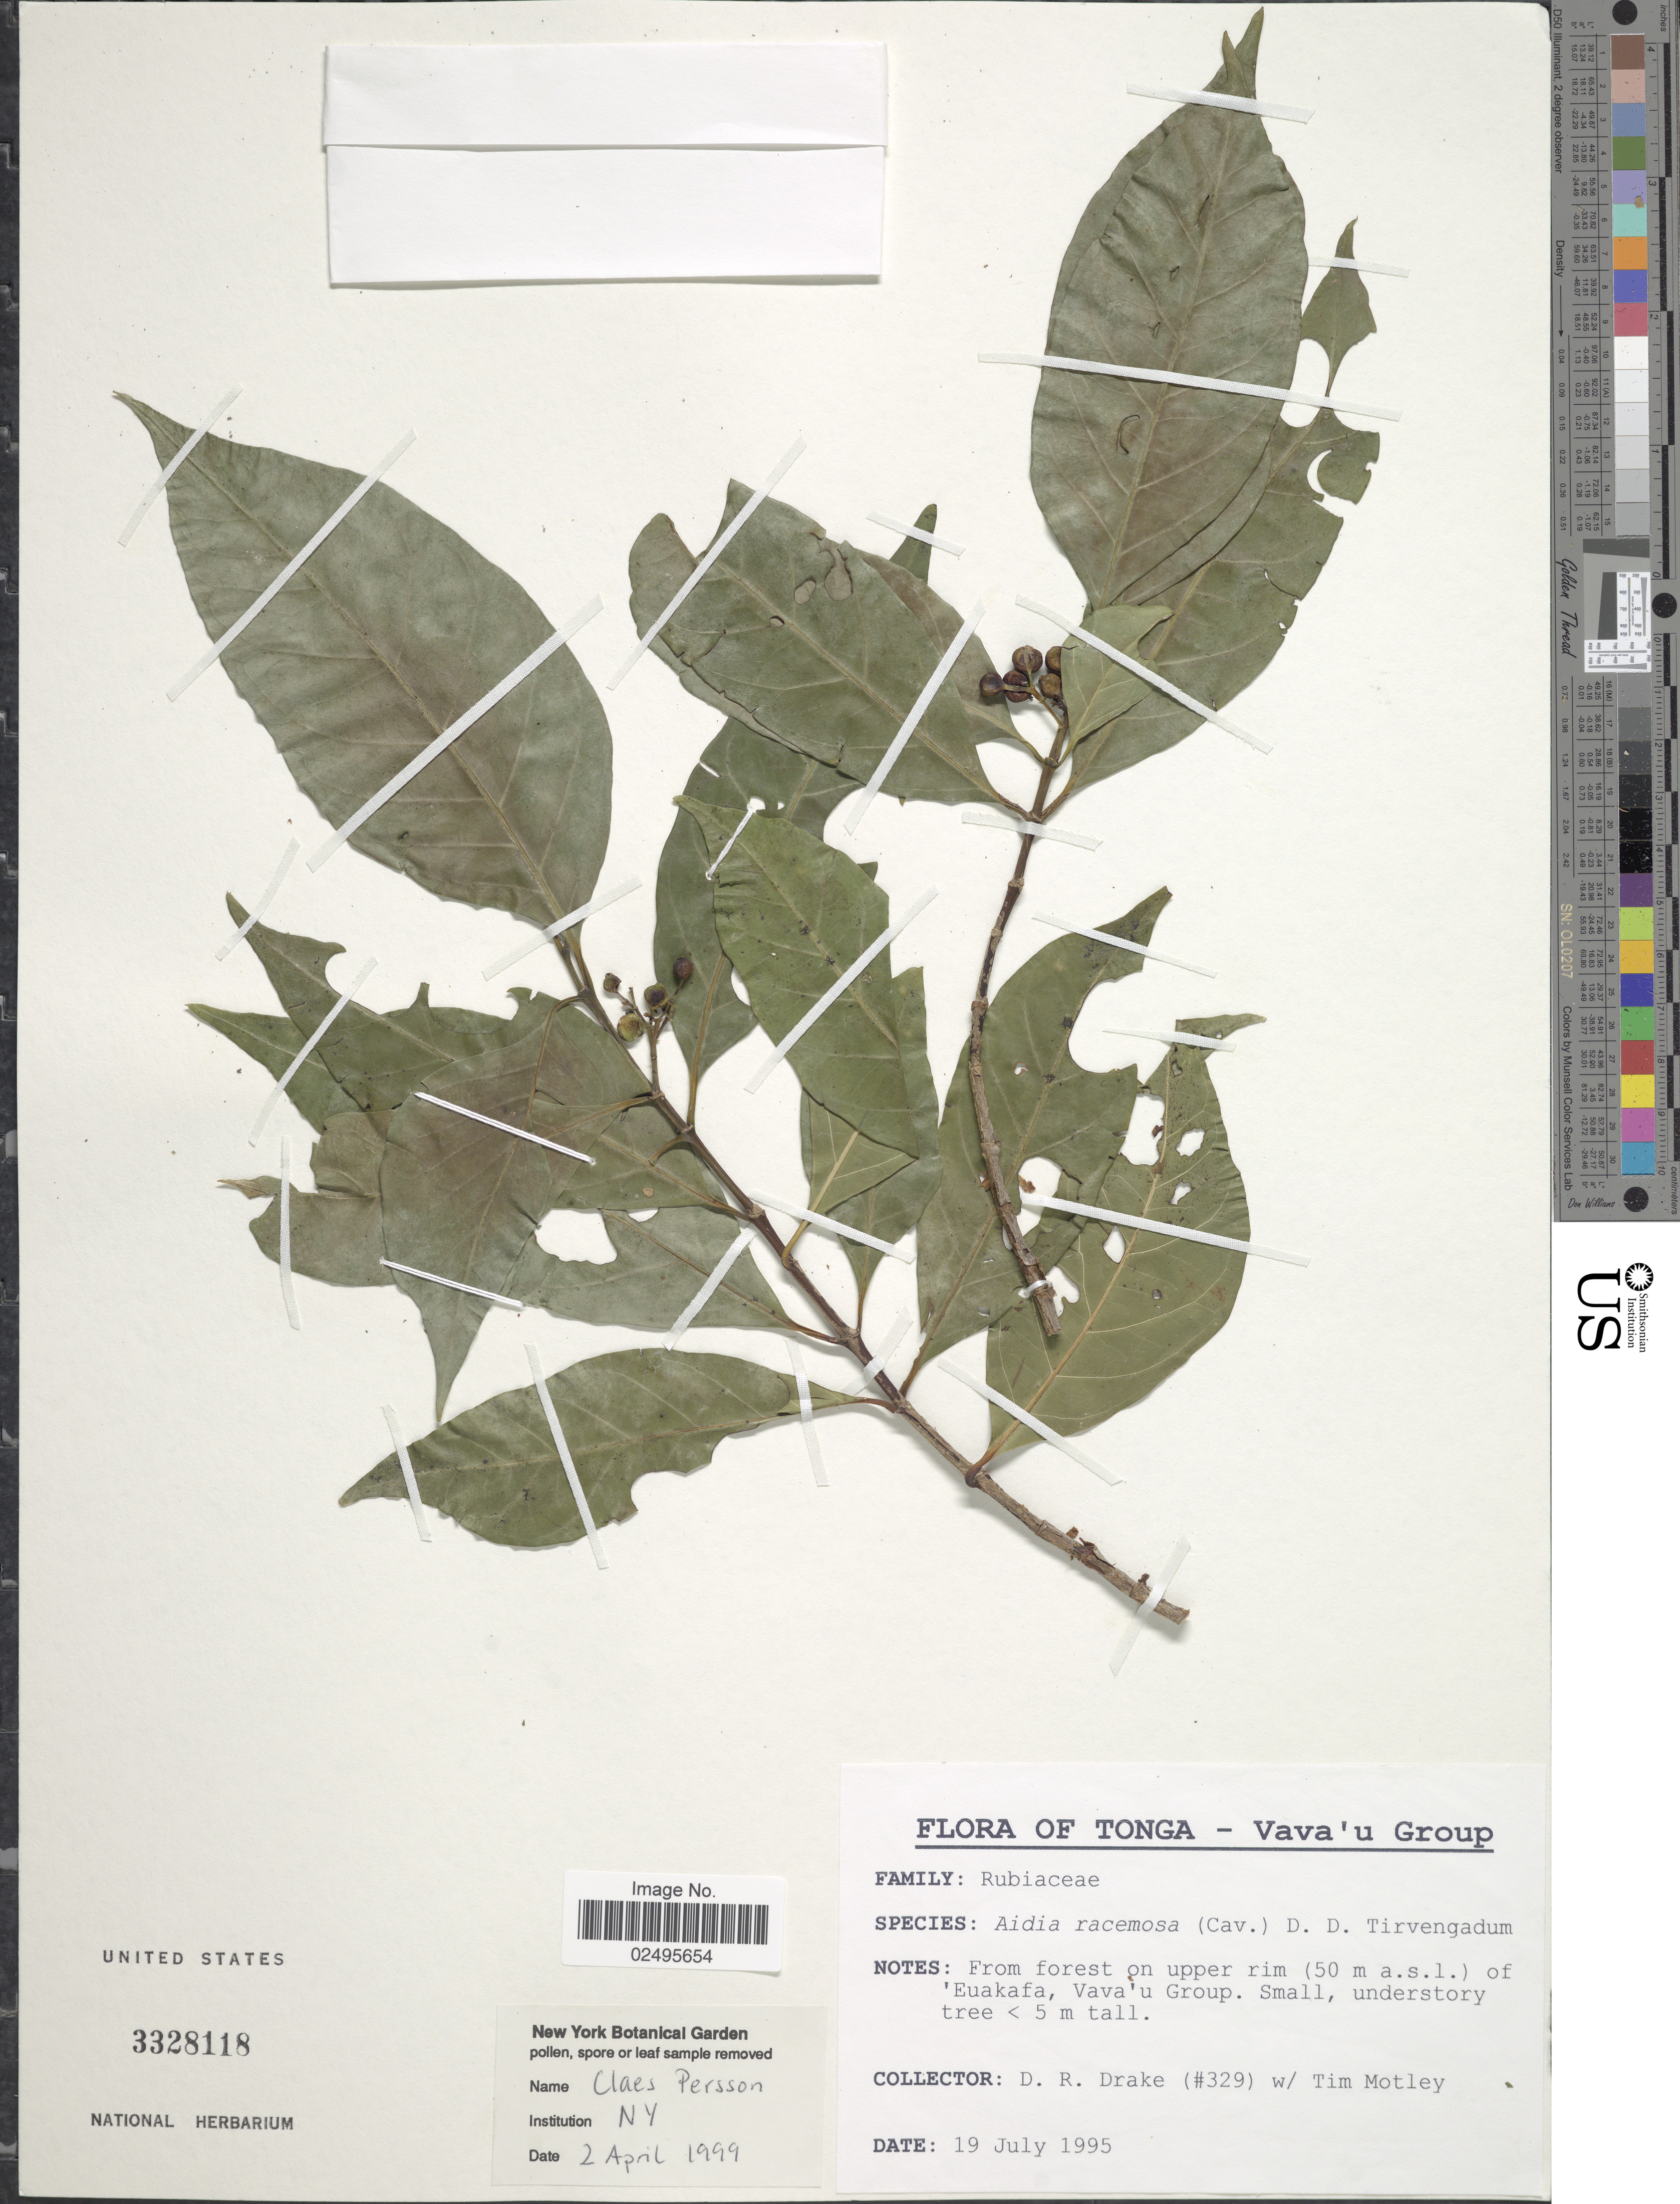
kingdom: Plantae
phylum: Tracheophyta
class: Magnoliopsida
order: Gentianales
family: Rubiaceae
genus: Aidia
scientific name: Aidia graeffei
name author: (Reinecke) Tirveng.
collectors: D.R. Drake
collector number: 329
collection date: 1995-07-19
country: Tonga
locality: Vava'u Group. From forest on upper rim of 'Euakafa, Vava'u Group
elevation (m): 50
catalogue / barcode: US 3328118